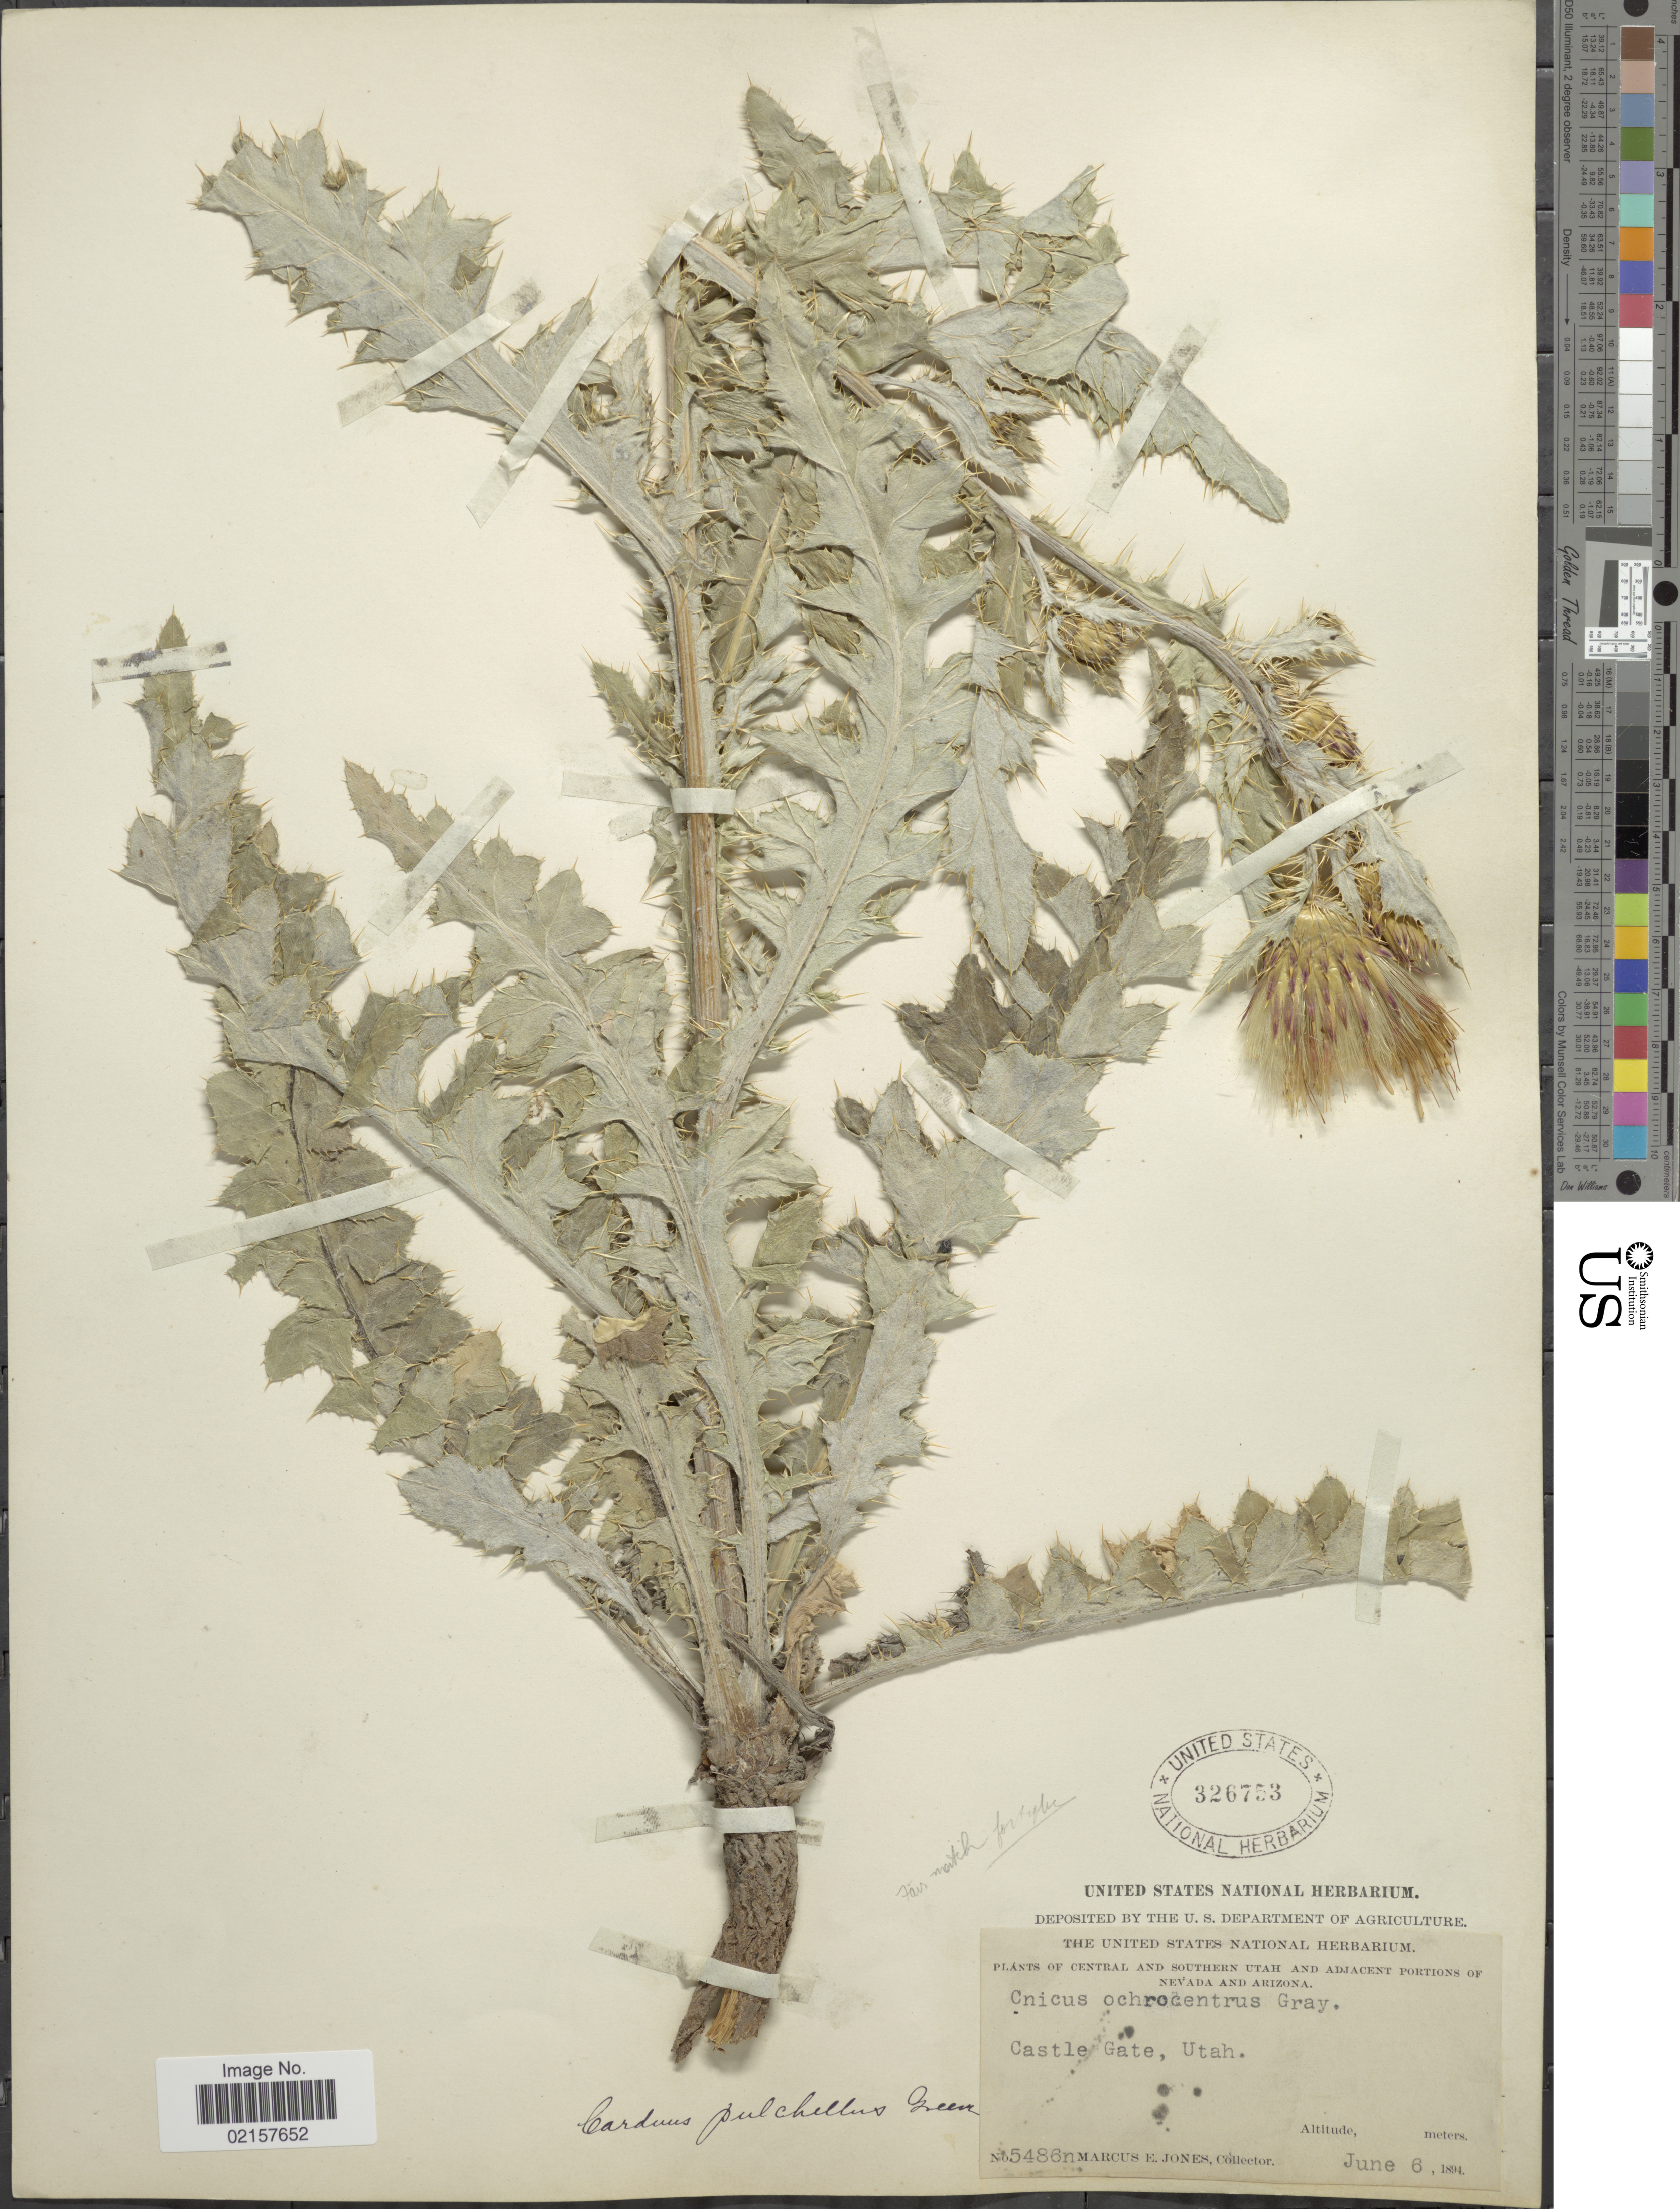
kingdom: Plantae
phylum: Tracheophyta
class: Magnoliopsida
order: Asterales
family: Asteraceae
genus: Cirsium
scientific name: Cirsium calcareum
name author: (M.E. Jones) Wooton & Standl.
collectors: M. E. Jones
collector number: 5486n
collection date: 1894-06-06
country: United States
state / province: Utah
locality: Central and Southern Utah, Castle Gate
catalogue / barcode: US 326753